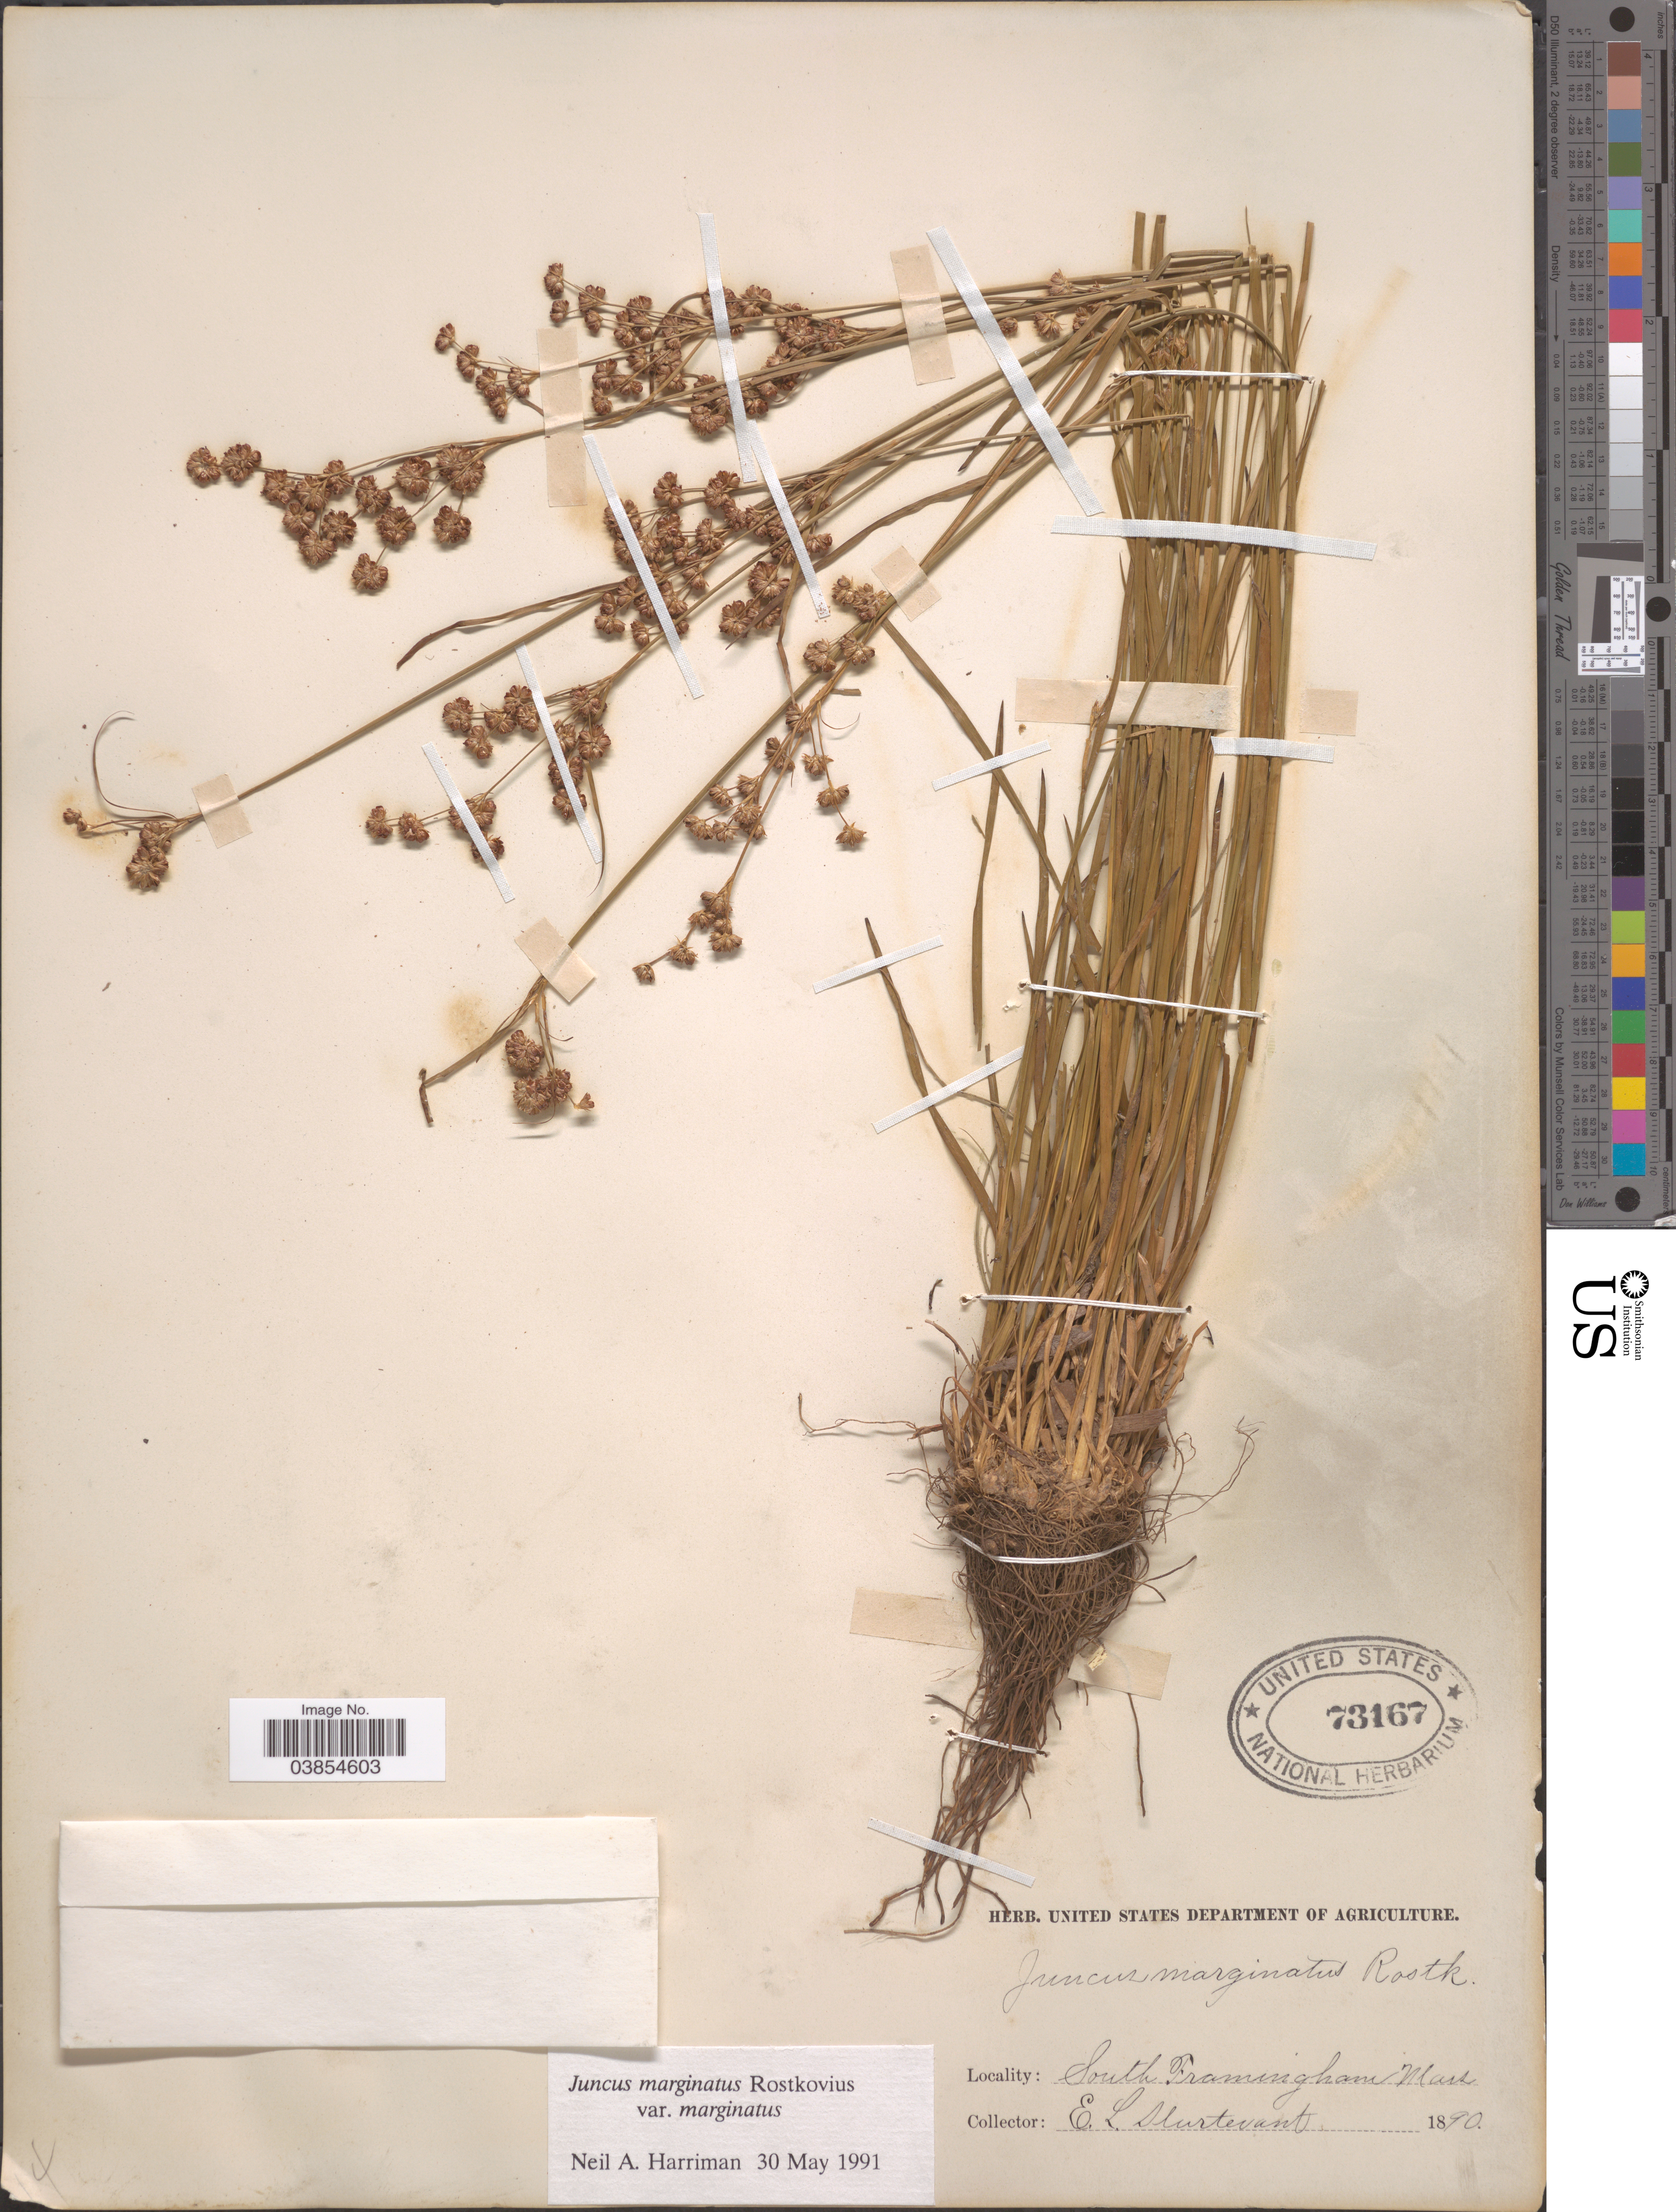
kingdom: Plantae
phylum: Tracheophyta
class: Liliopsida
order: Poales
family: Juncaceae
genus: Juncus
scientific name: Juncus marginatus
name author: Rostk.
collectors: E. Sturtevant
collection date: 1890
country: United States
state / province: Massachusetts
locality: South Framingham.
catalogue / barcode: US 73167